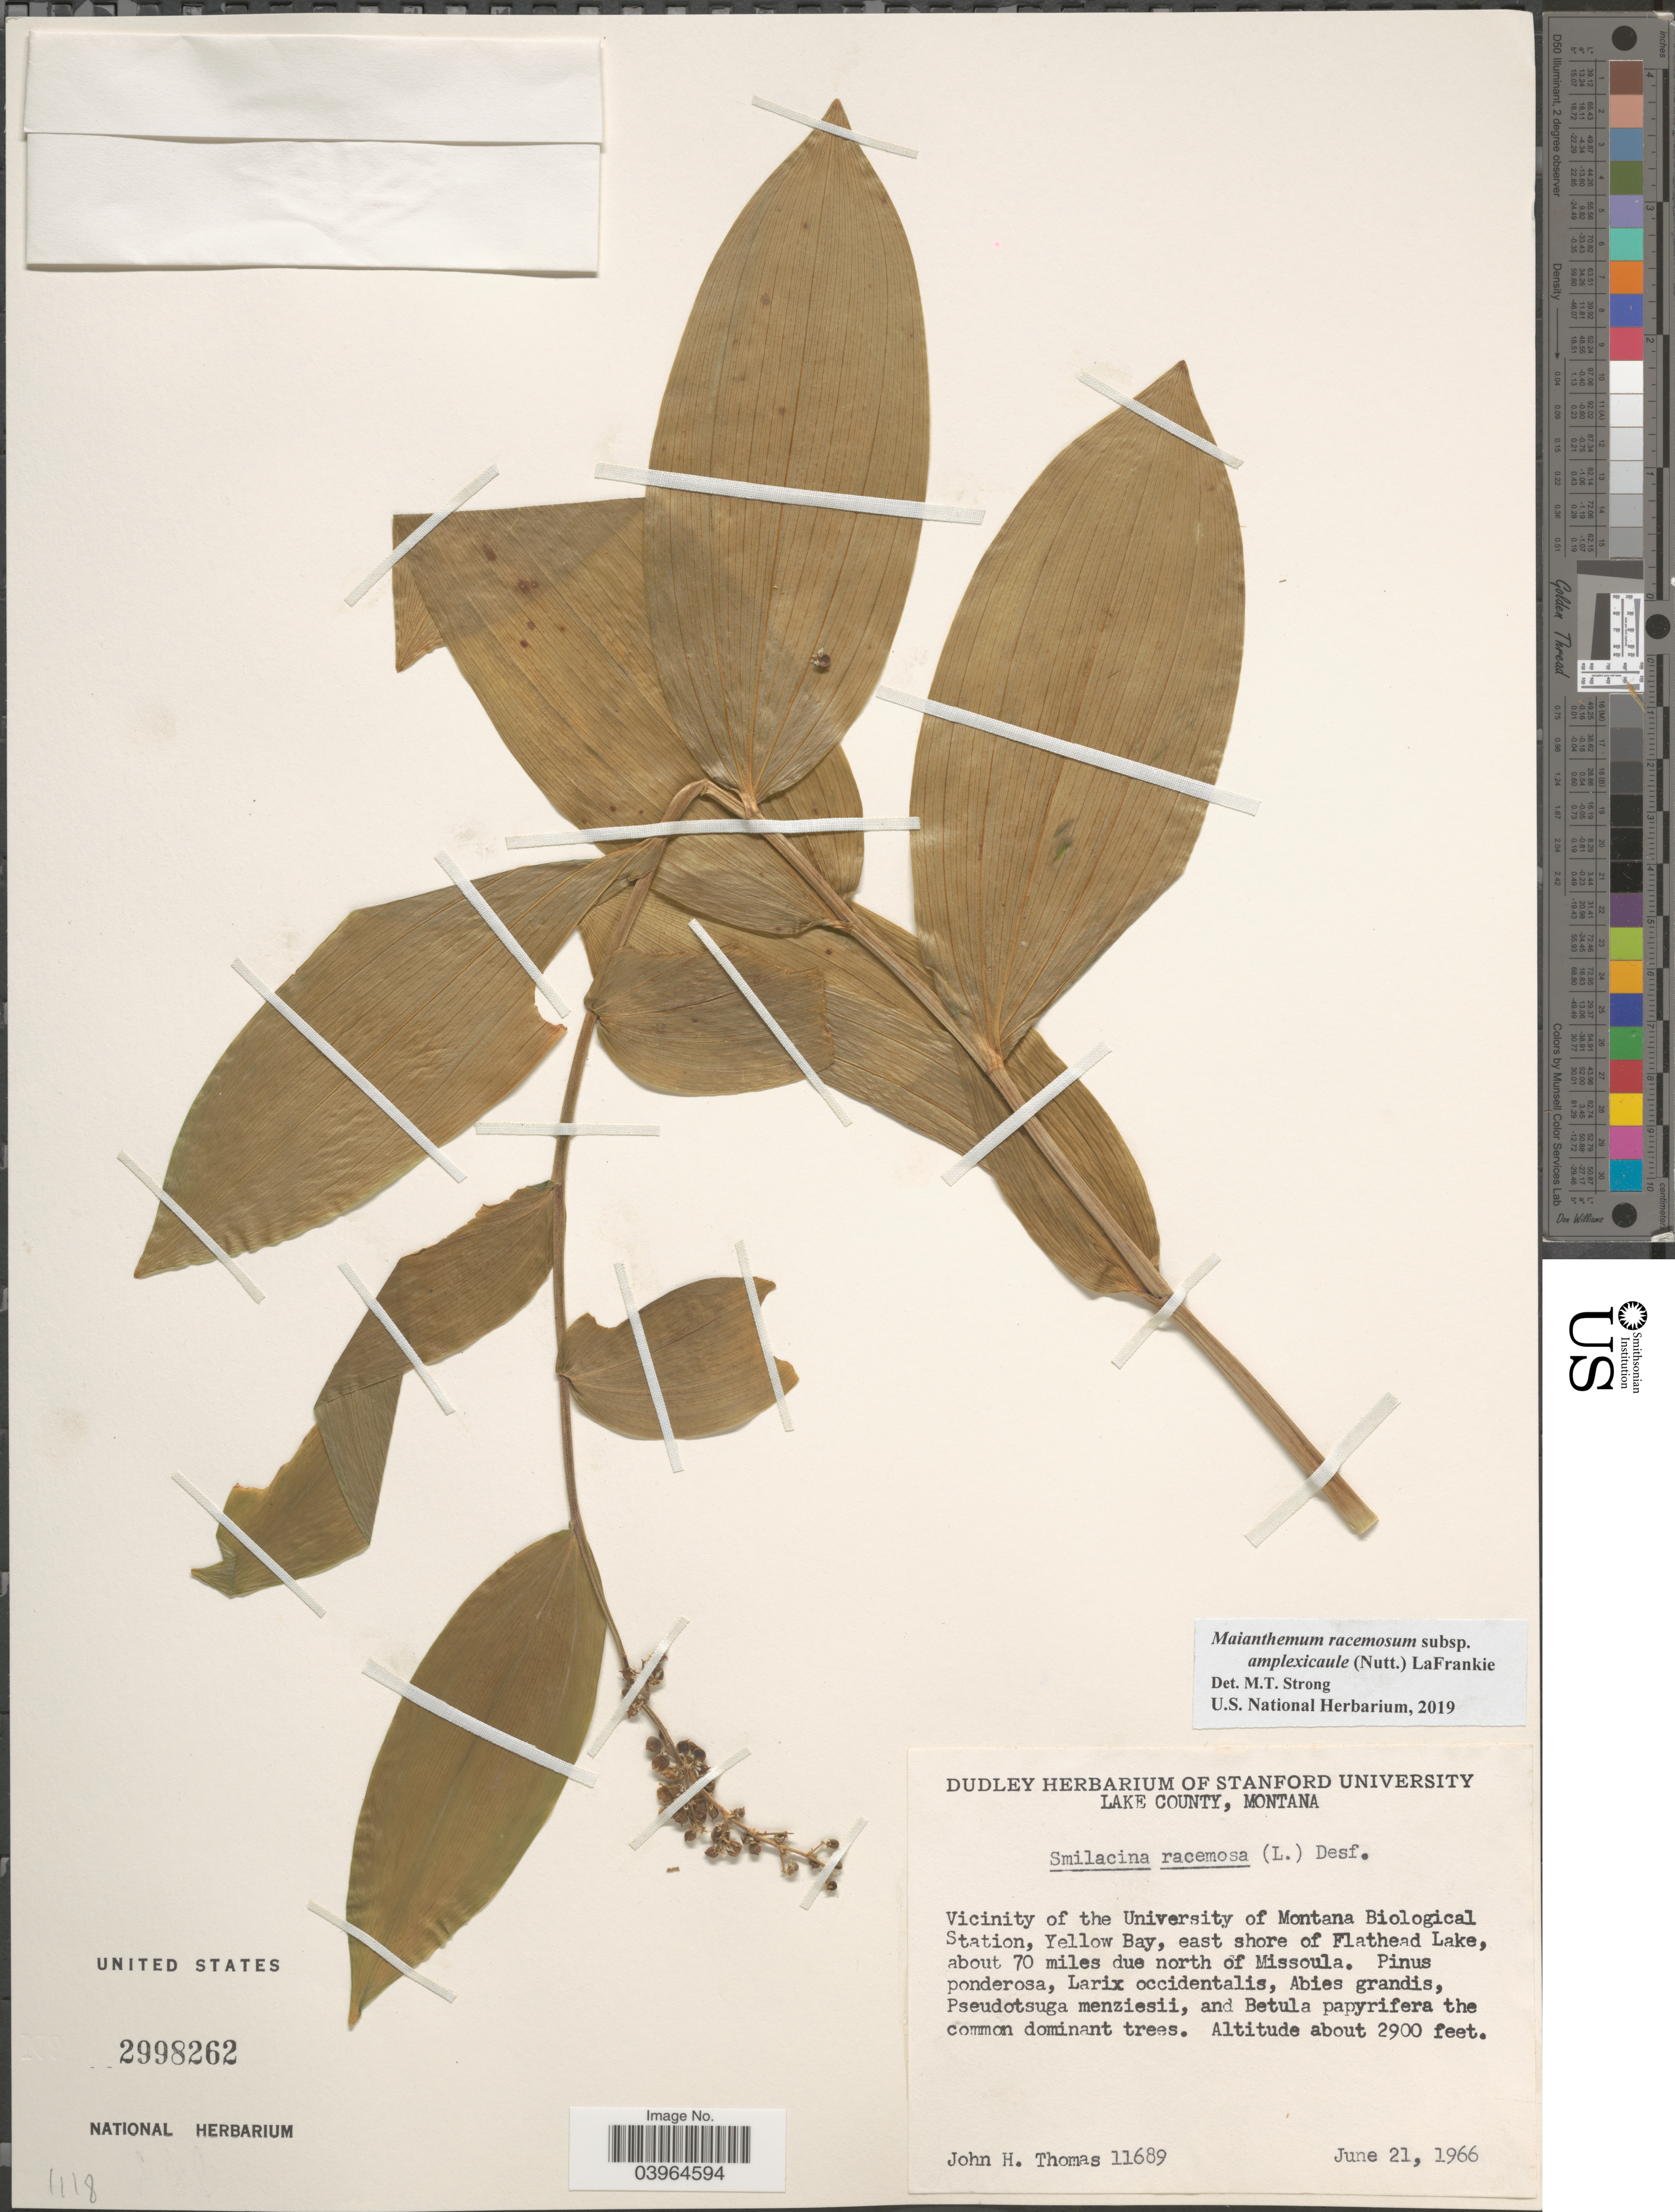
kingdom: Plantae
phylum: Tracheophyta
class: Liliopsida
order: Asparagales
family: Asparagaceae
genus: Maianthemum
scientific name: Maianthemum racemosum subsp. amplexicaule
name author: (Nutt.) LaFrankie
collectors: J. H. Thomas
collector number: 11689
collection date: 1966-06-21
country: United States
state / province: Montana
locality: Lake County. Vicinity of the University of Montana Biological Station, Yellow Bay, east shore of Flathead Lake, about 70 miles due north of Missoula.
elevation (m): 884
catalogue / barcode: US 2998262